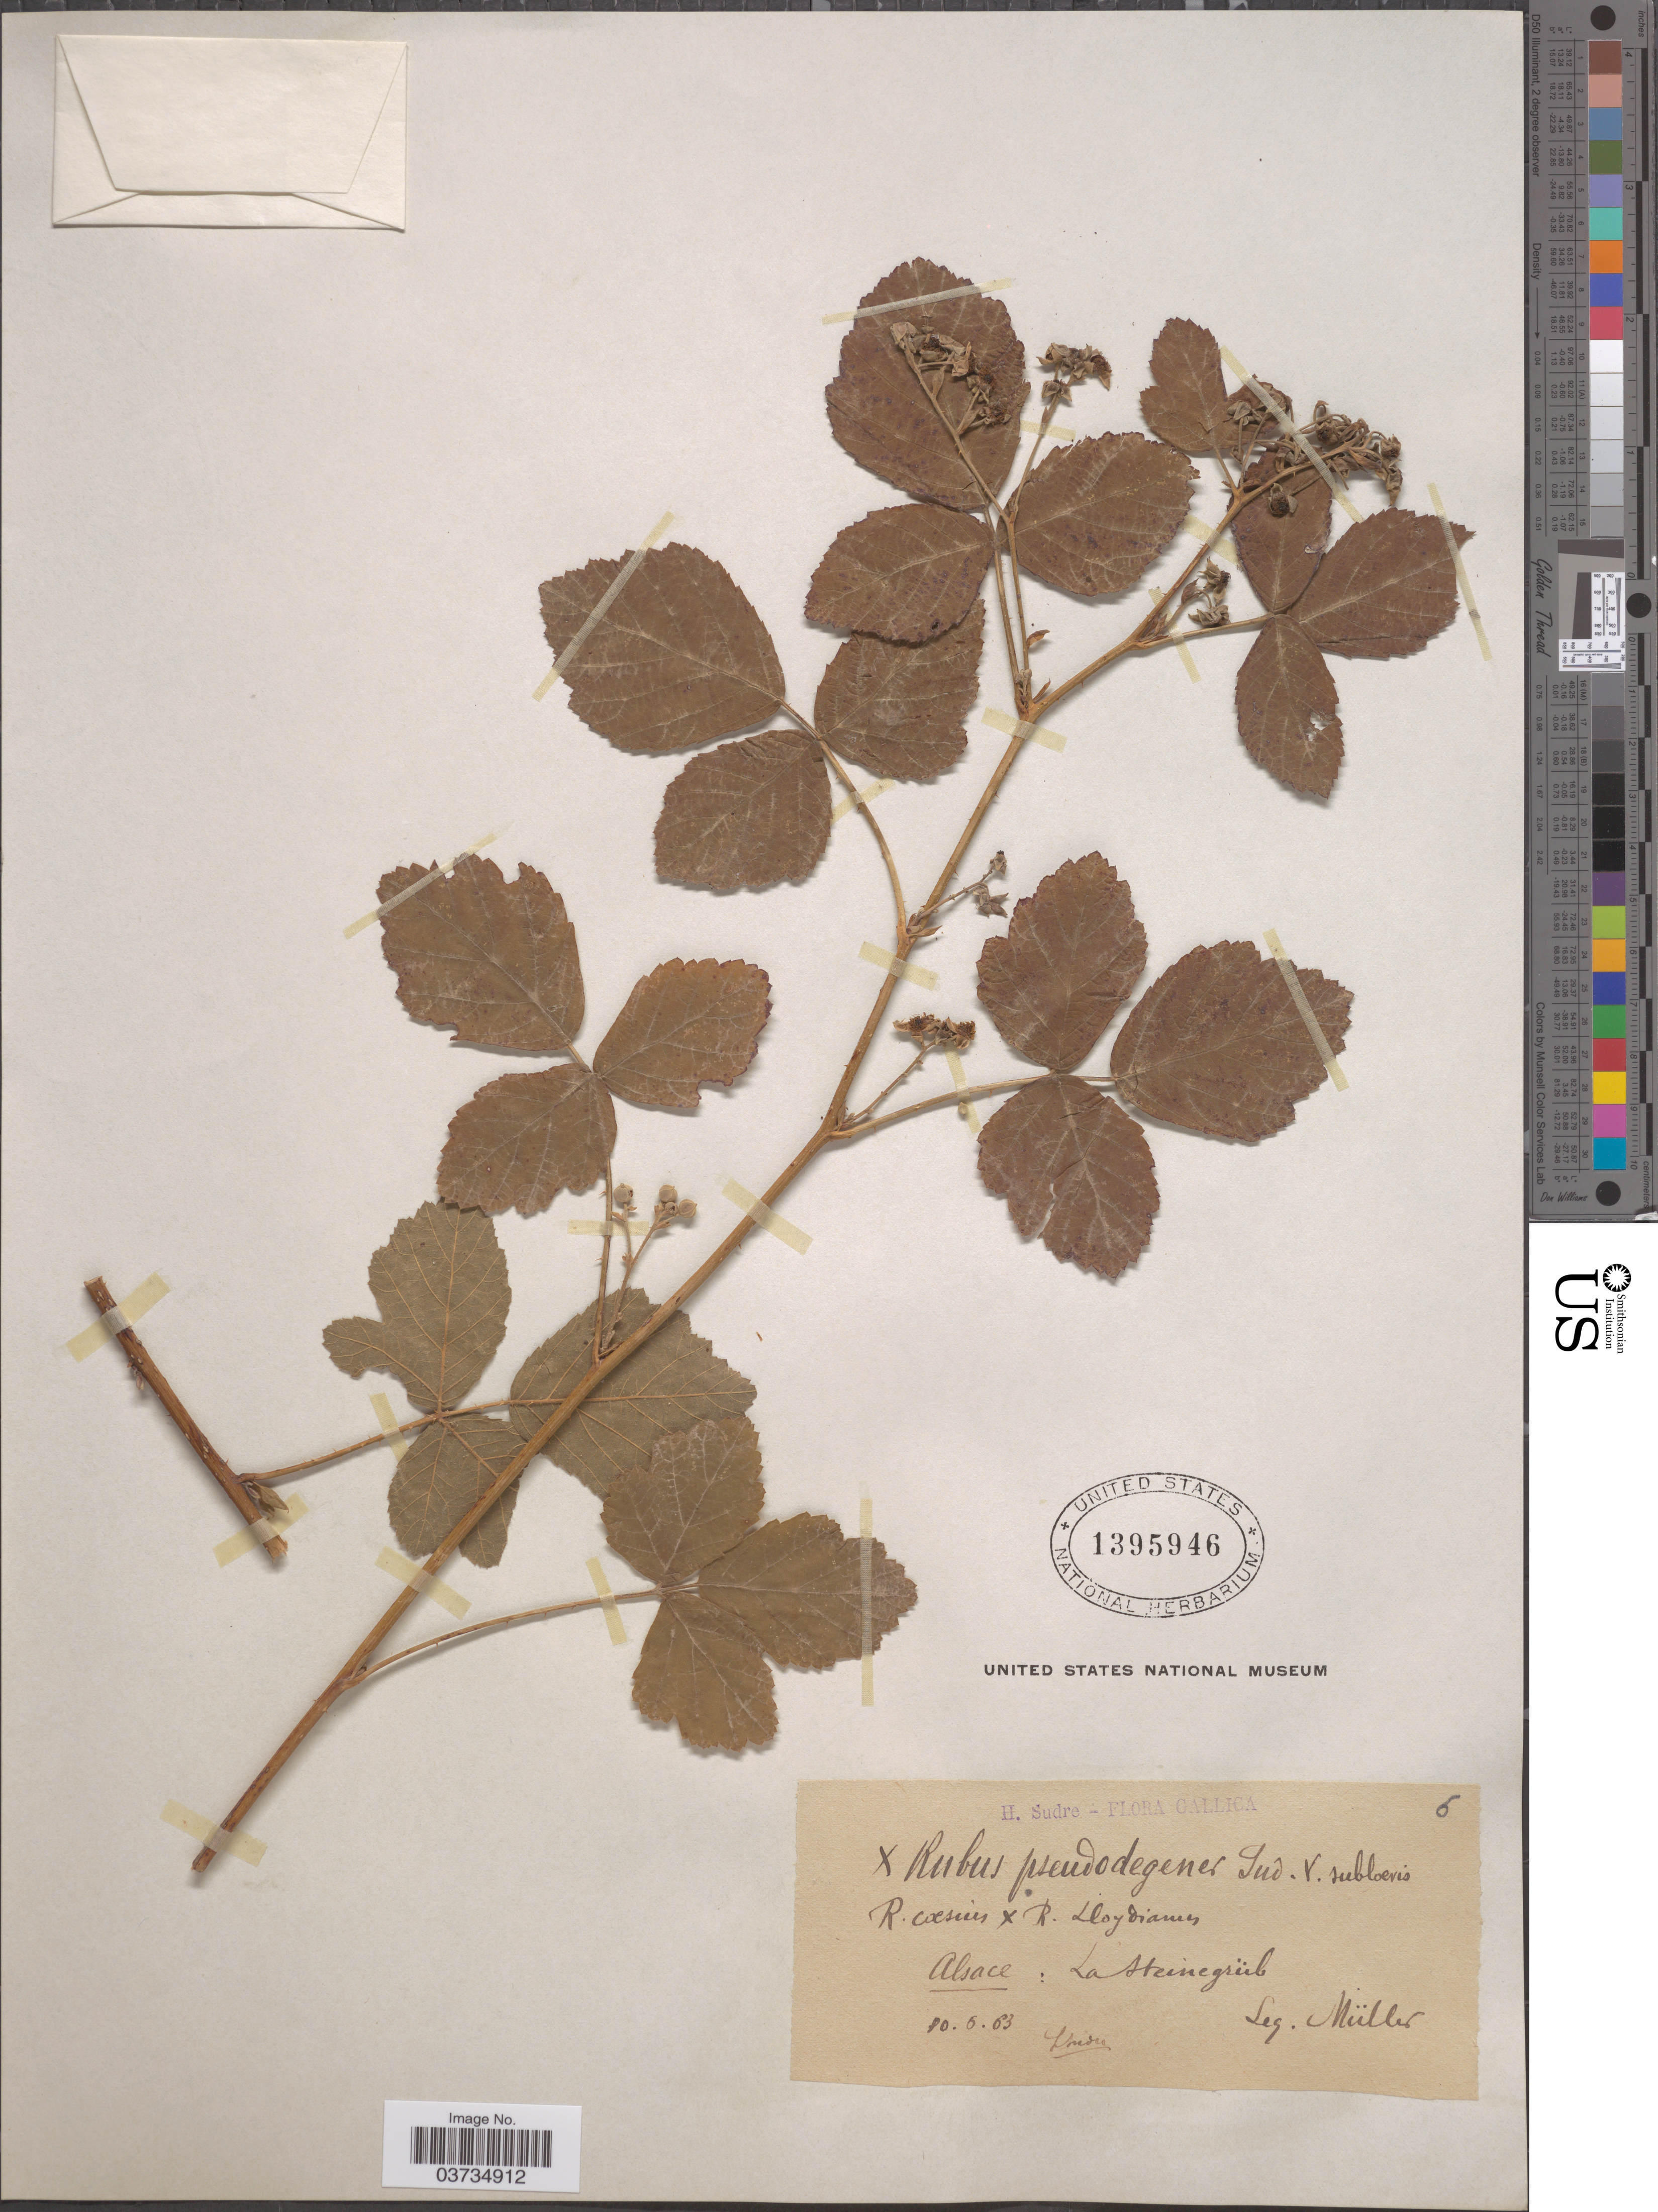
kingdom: Plantae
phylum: Tracheophyta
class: Magnoliopsida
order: Rosales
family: Rosaceae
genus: Rubus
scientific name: Rubus pseudodegener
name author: Sudre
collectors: -- Müller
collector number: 6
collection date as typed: Transcribed d/m/y: 10/5/63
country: France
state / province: Grand Est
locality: Gallica. La Steinegrüb.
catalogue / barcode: US 1395946